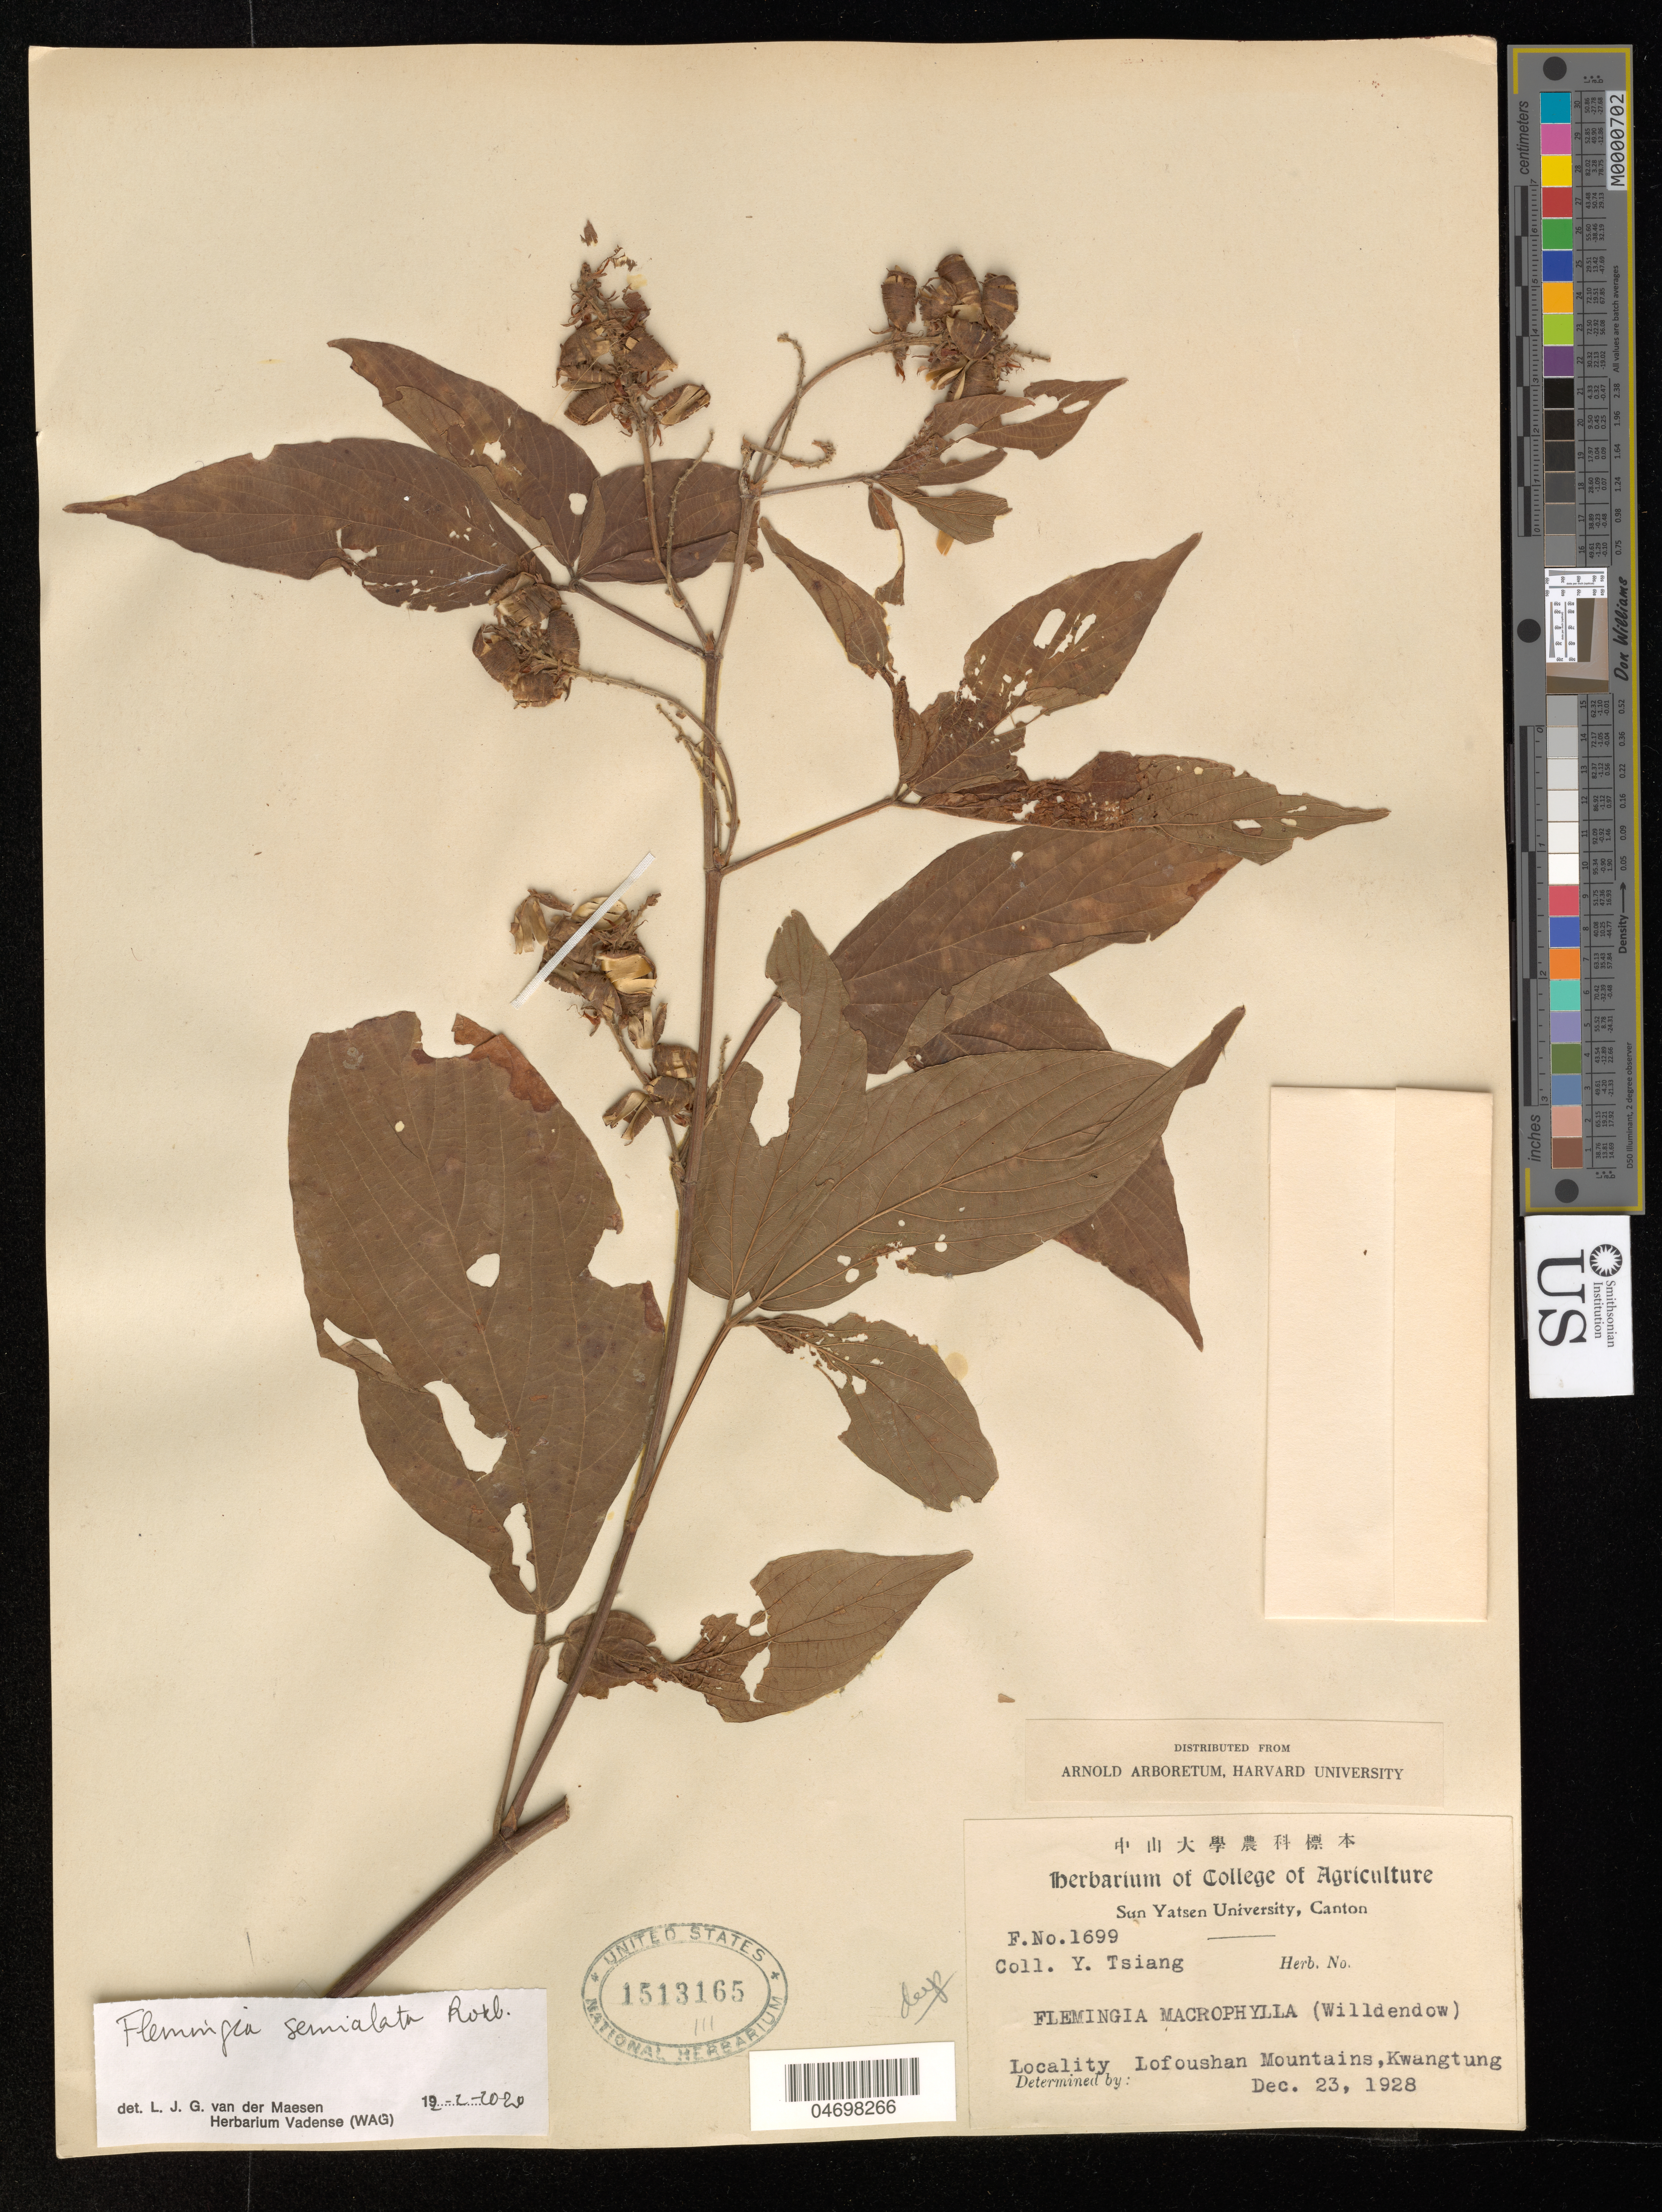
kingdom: Plantae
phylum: Tracheophyta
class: Magnoliopsida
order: Fabales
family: Fabaceae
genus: Flemingia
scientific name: Flemingia semialata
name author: Roxb.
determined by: Van Der Maesen, L. J. G., (WAG), Wageningen University (Netherlands)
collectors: Y. Tsiang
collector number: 1699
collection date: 1928-12-23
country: China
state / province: Guangdong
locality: Lofoushan Mountains, Kwangtung.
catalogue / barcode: US 1513165